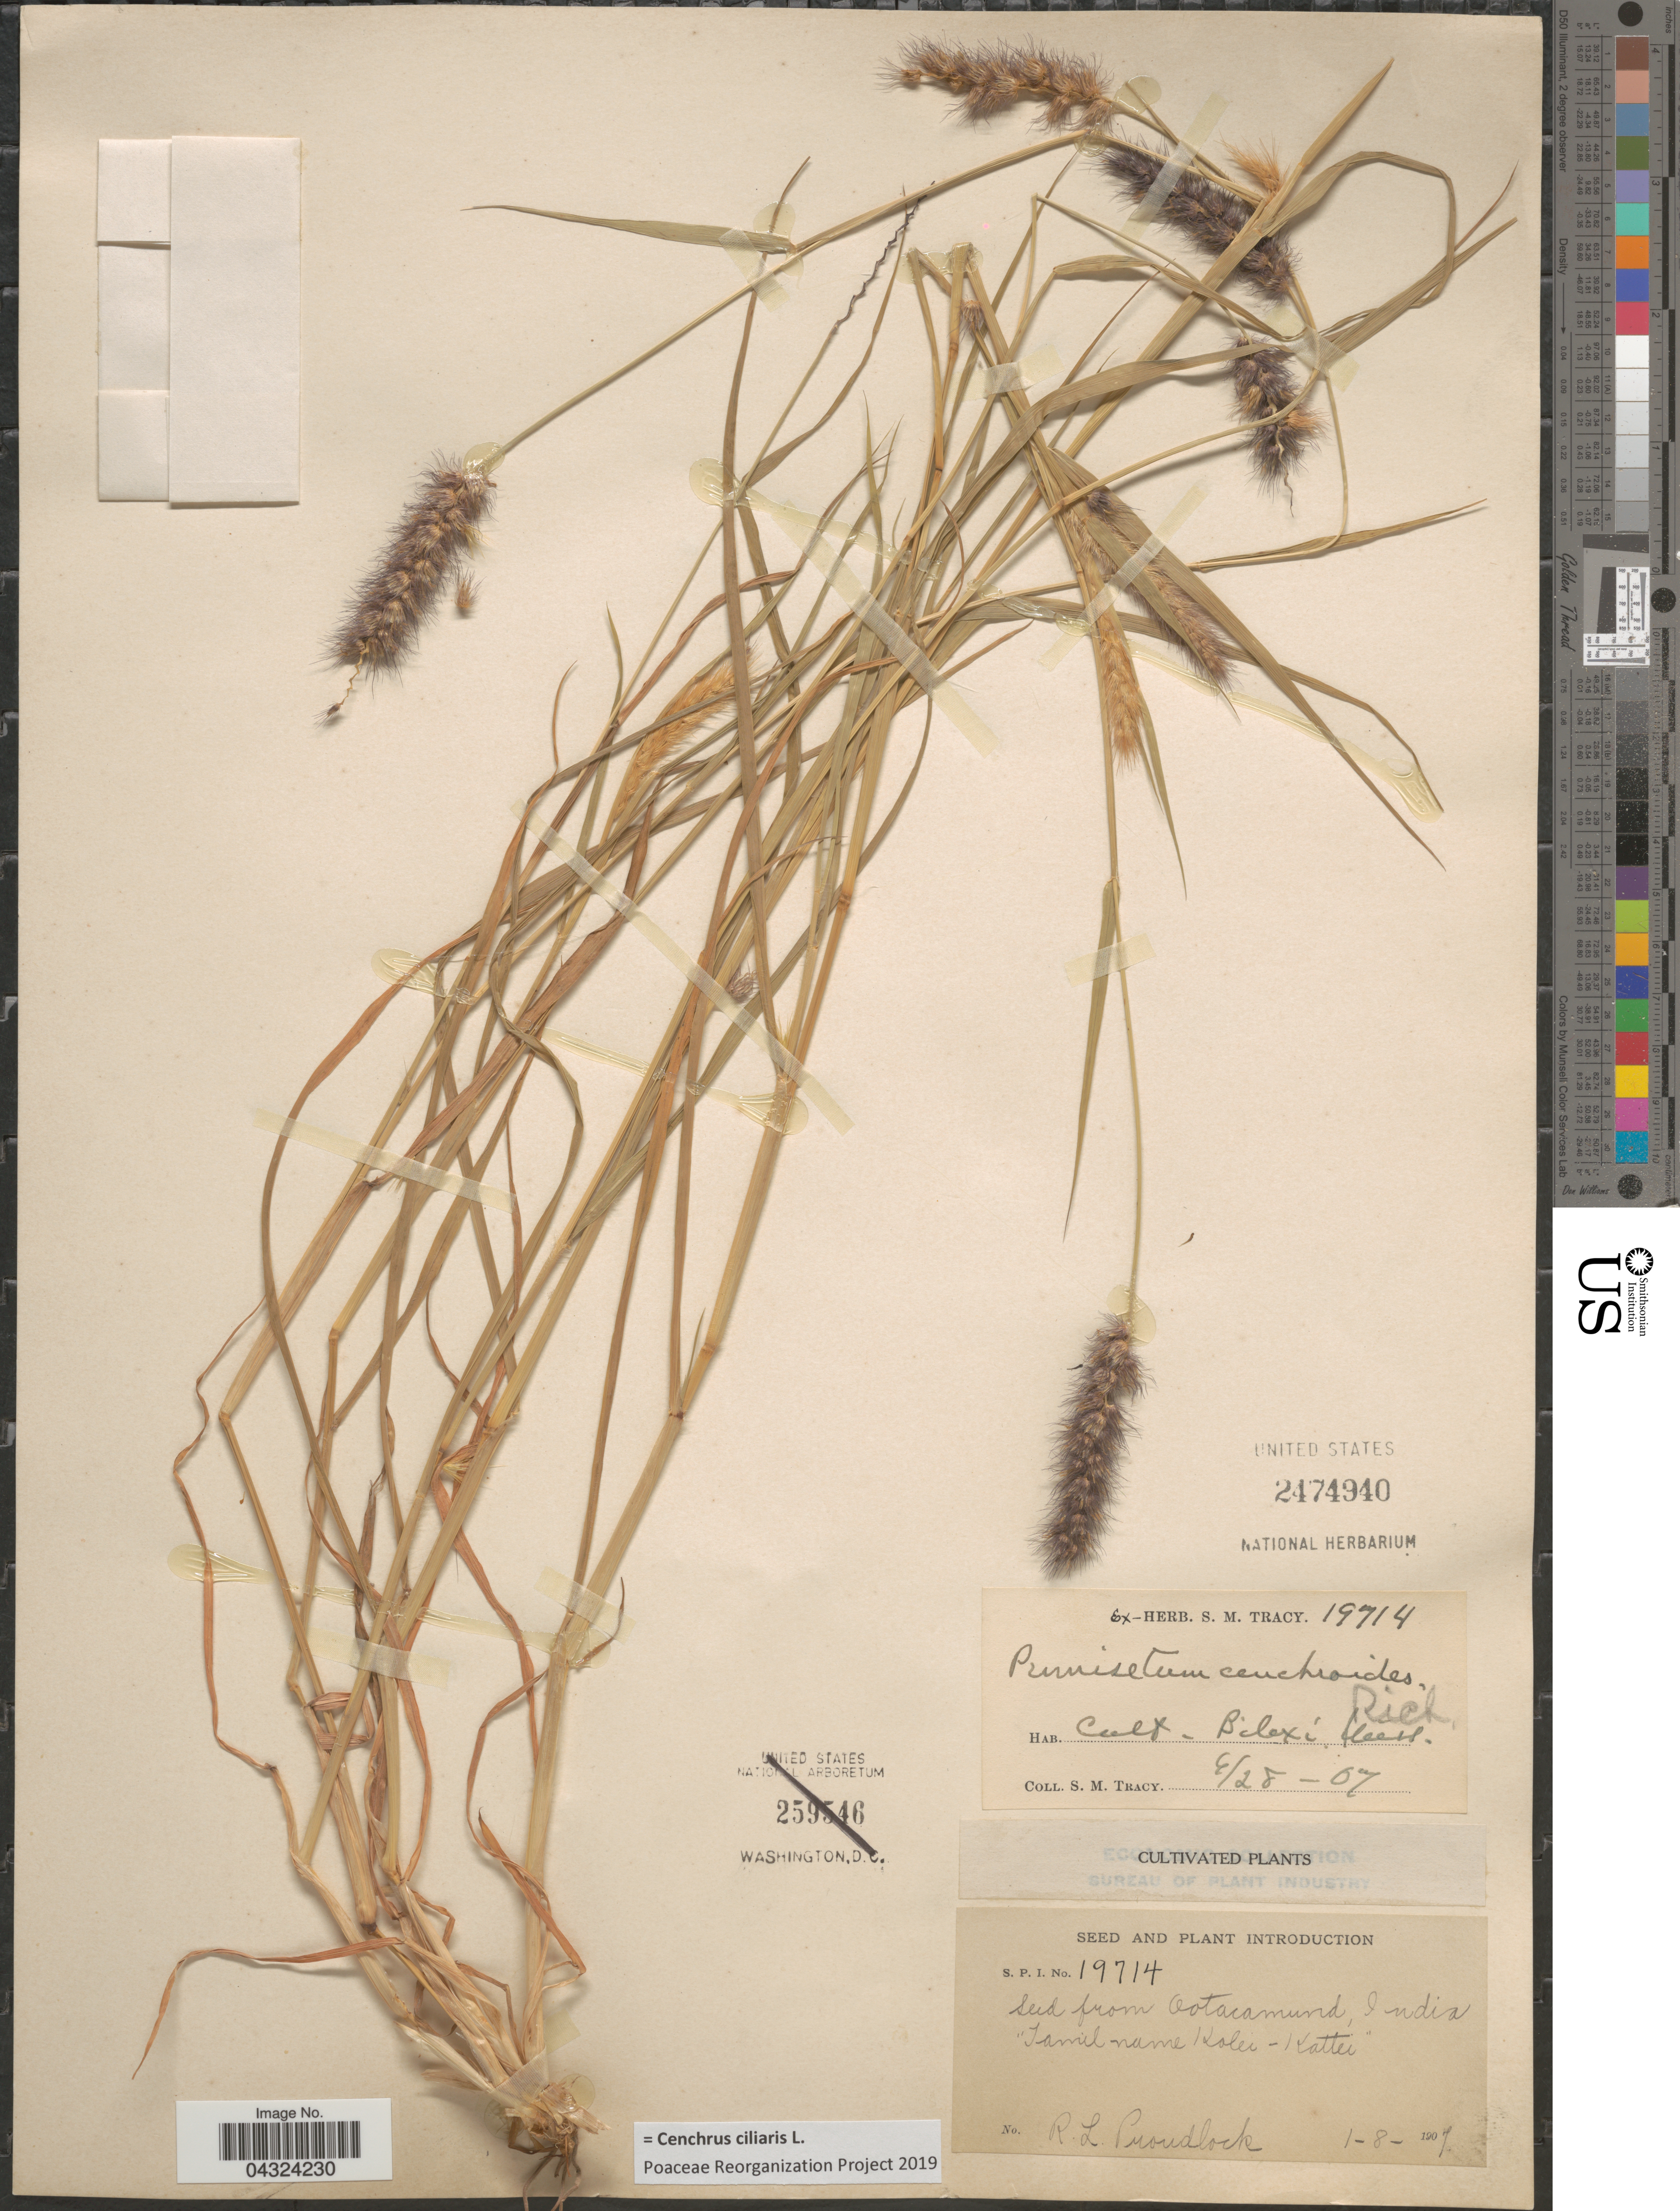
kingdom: Plantae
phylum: Tracheophyta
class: Liliopsida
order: Poales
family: Poaceae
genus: Cenchrus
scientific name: Cenchrus ciliaris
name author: L.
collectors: R. Proudlock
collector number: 19714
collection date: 1907-08-01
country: United States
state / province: Mississippi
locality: Cult - Biloxi. Flees [interpreted].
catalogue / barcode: US 2474940